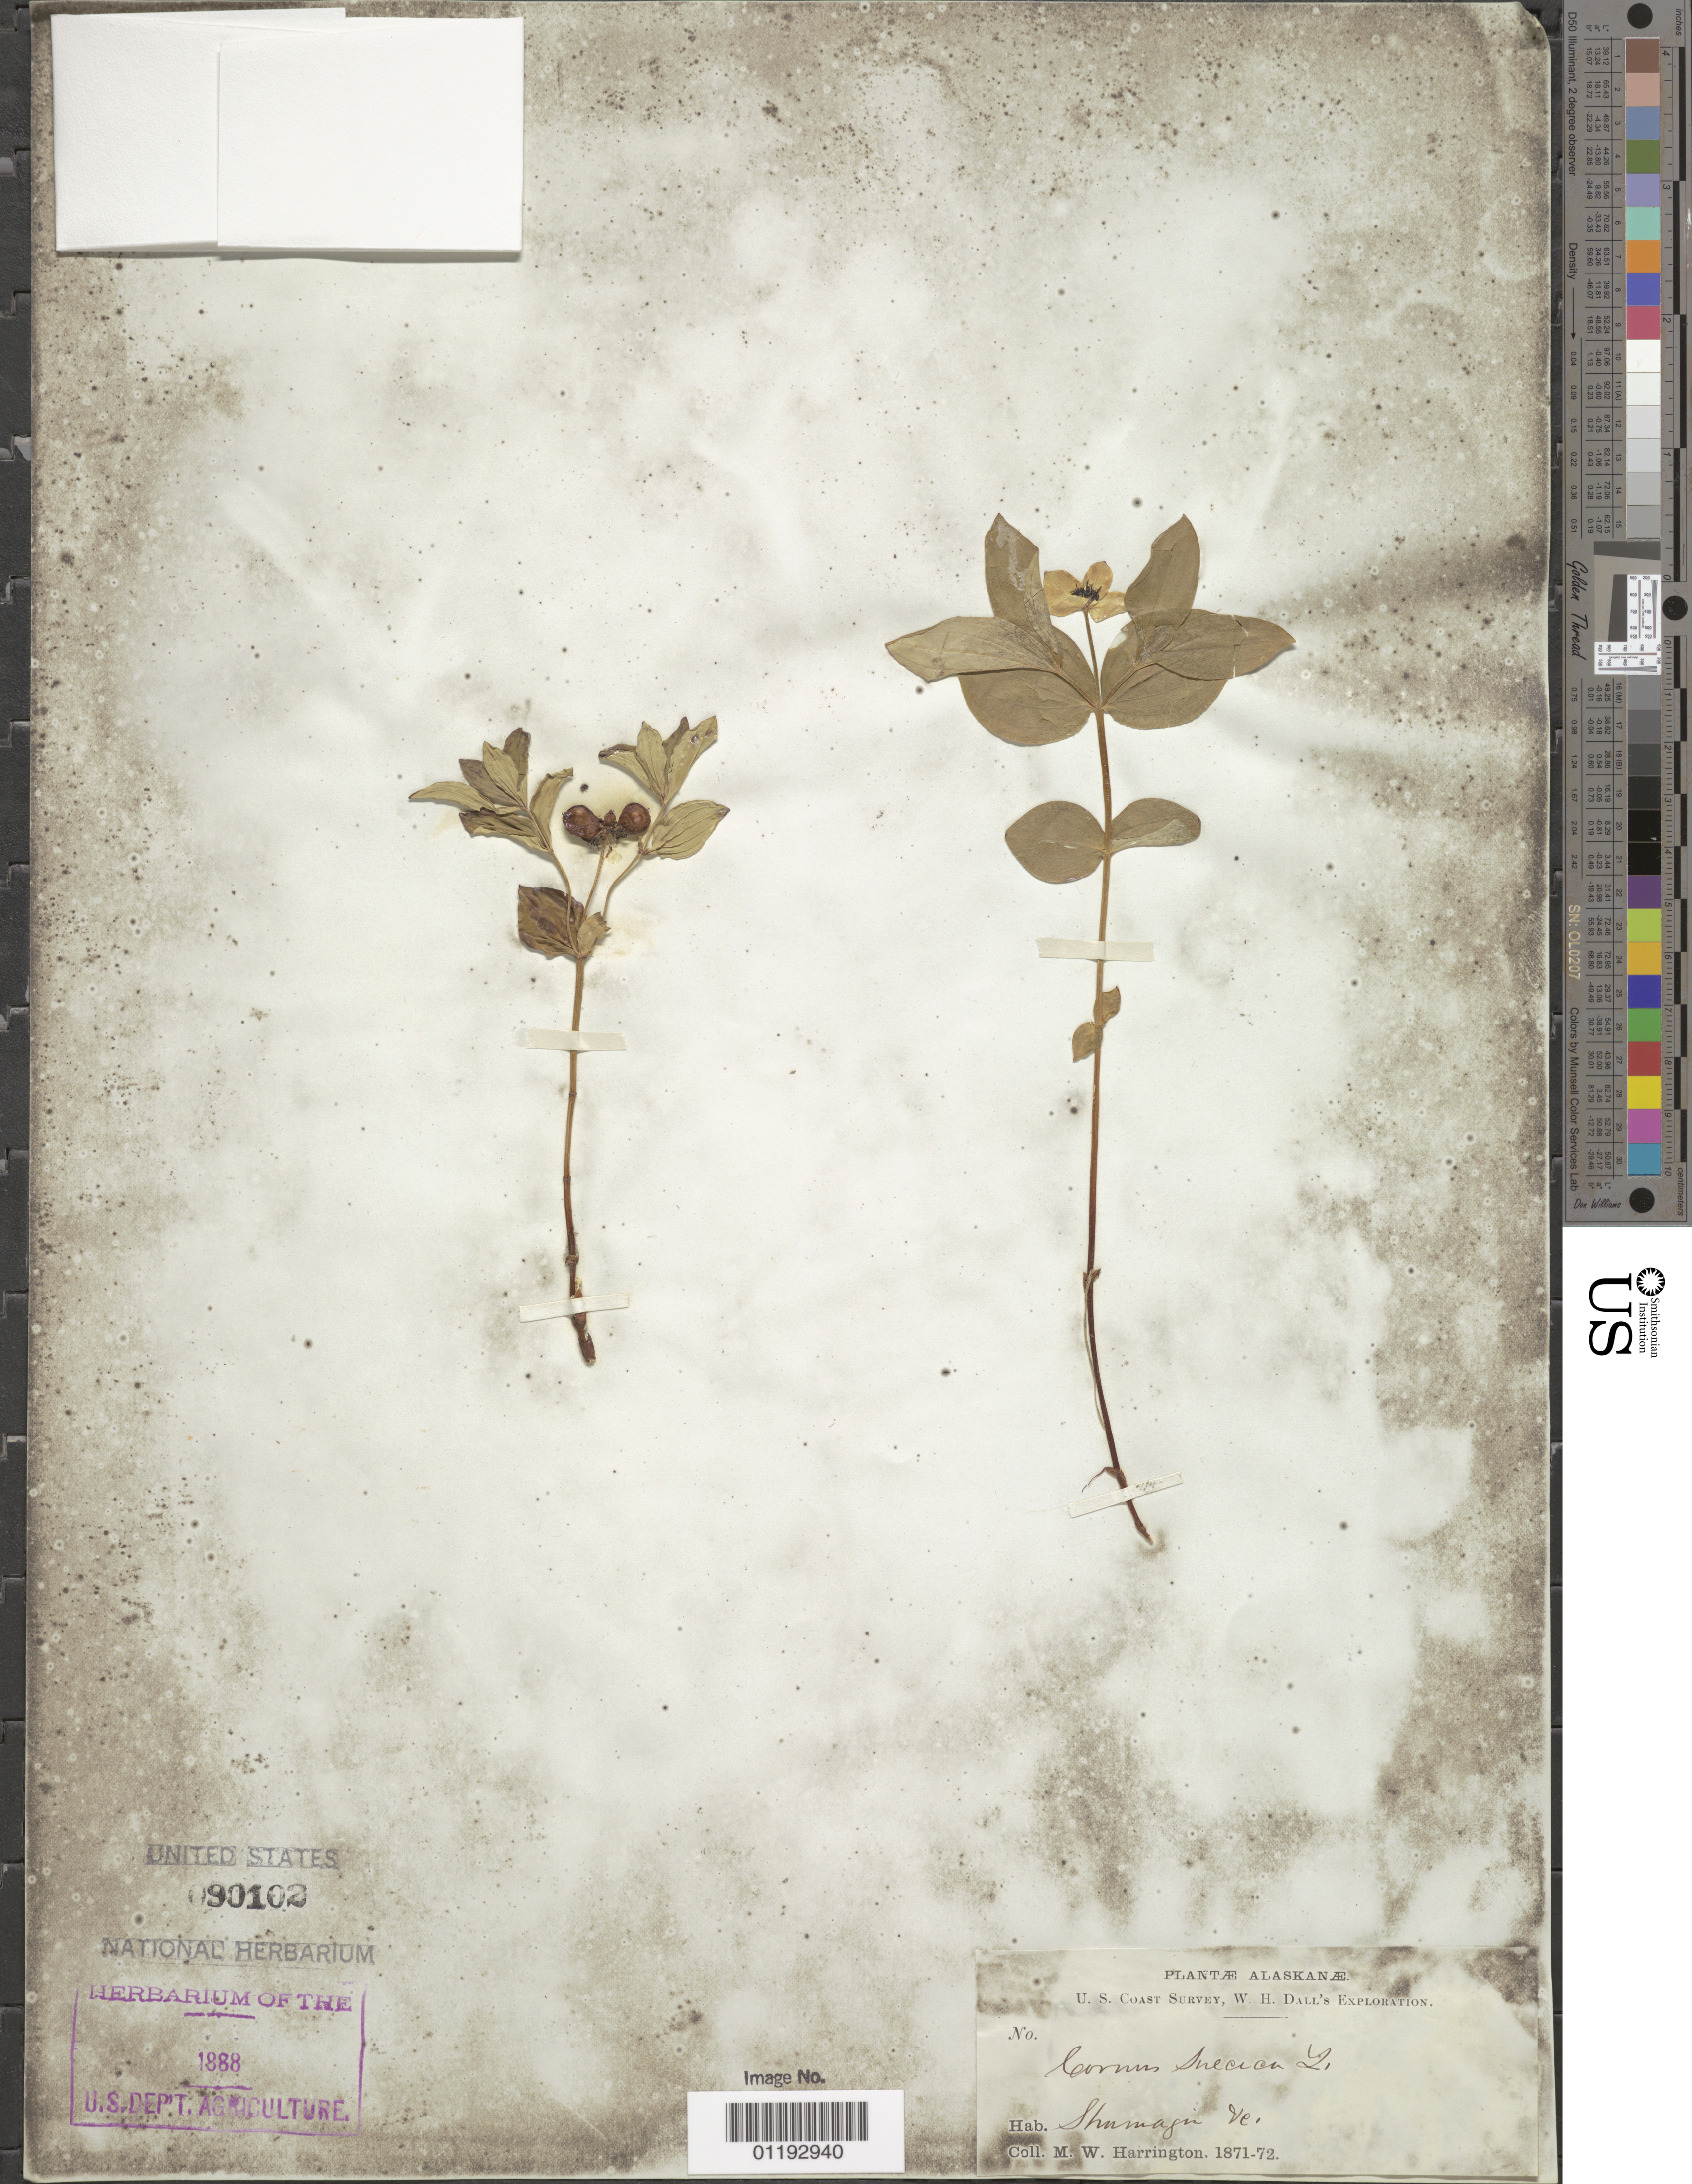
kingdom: Plantae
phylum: Tracheophyta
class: Magnoliopsida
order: Cornales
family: Cornaceae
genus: Cornus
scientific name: Cornus suecica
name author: L.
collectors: M. W. Harrington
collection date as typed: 1871 to -- --- 1872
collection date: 1871/1872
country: United States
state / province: Alaska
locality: Shumagin Island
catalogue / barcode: US 90102